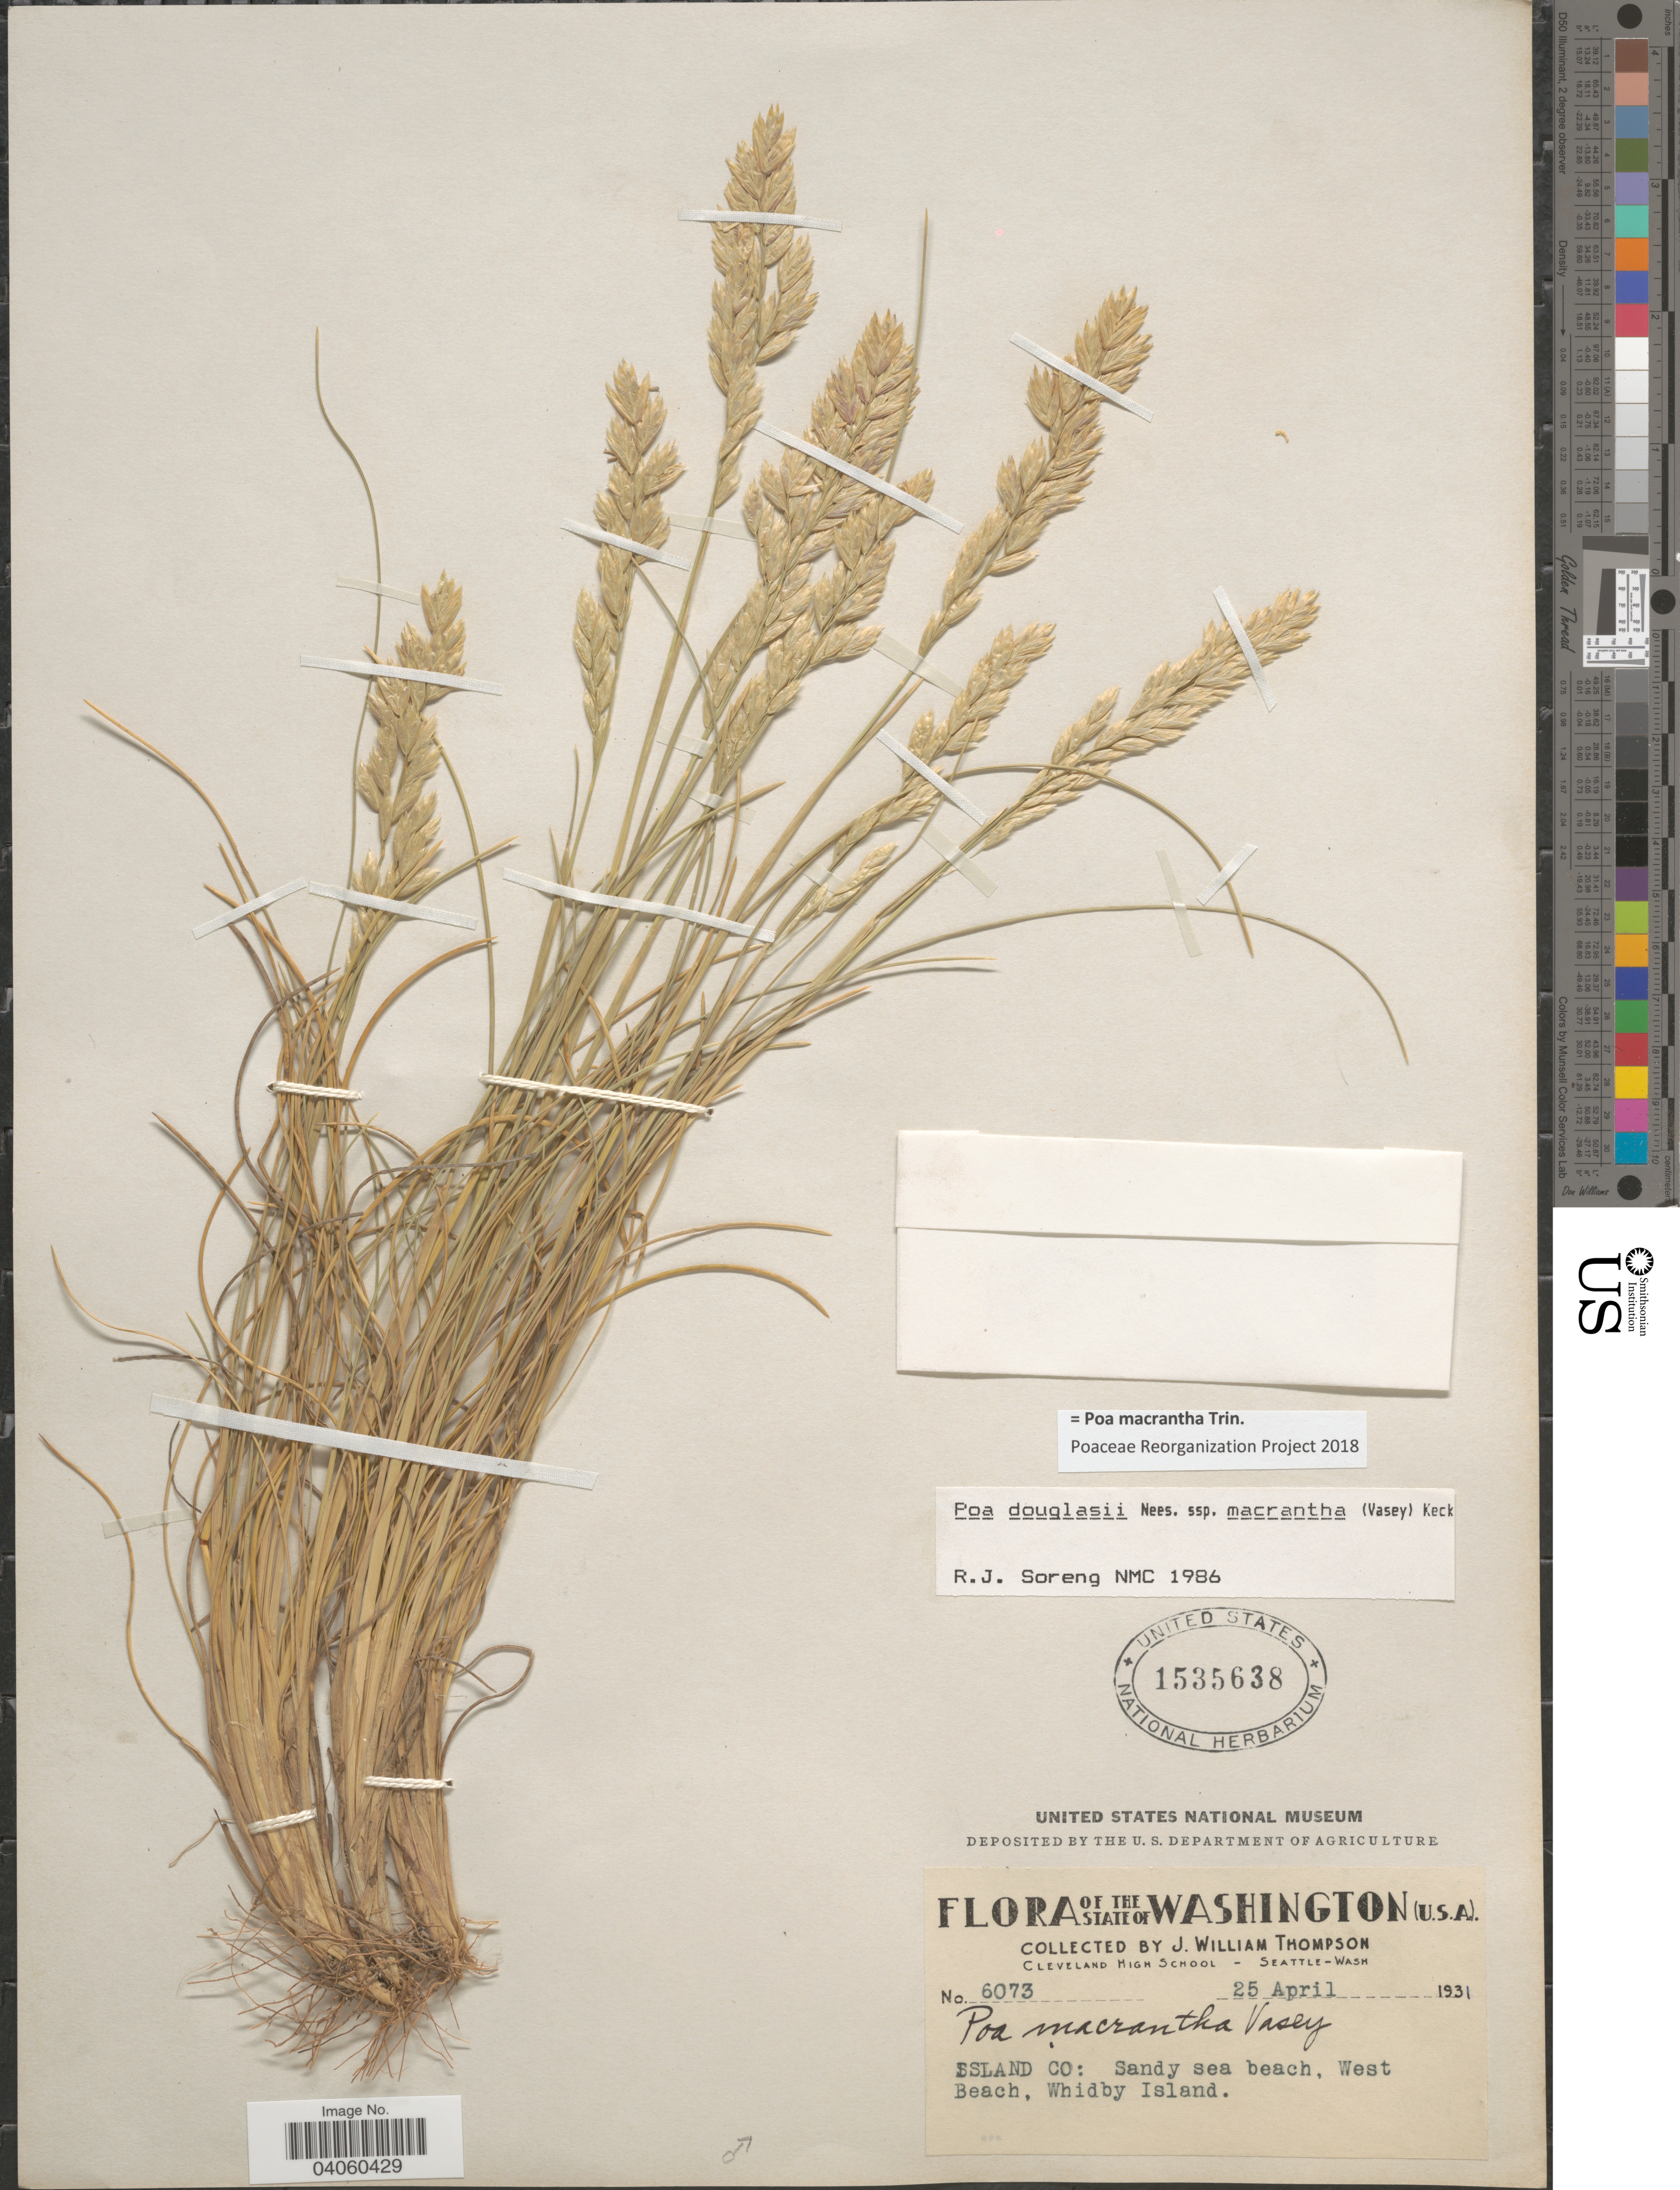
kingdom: Plantae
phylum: Tracheophyta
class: Liliopsida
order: Poales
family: Poaceae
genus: Poa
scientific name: Poa macrantha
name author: Vasey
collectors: J. W. Thompson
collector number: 6073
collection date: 1931-04-25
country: United States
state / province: Washington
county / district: Island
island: Whidbey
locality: Island Co: Sandy sea beach, West Beach, Whidby Island.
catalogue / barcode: US 1535638